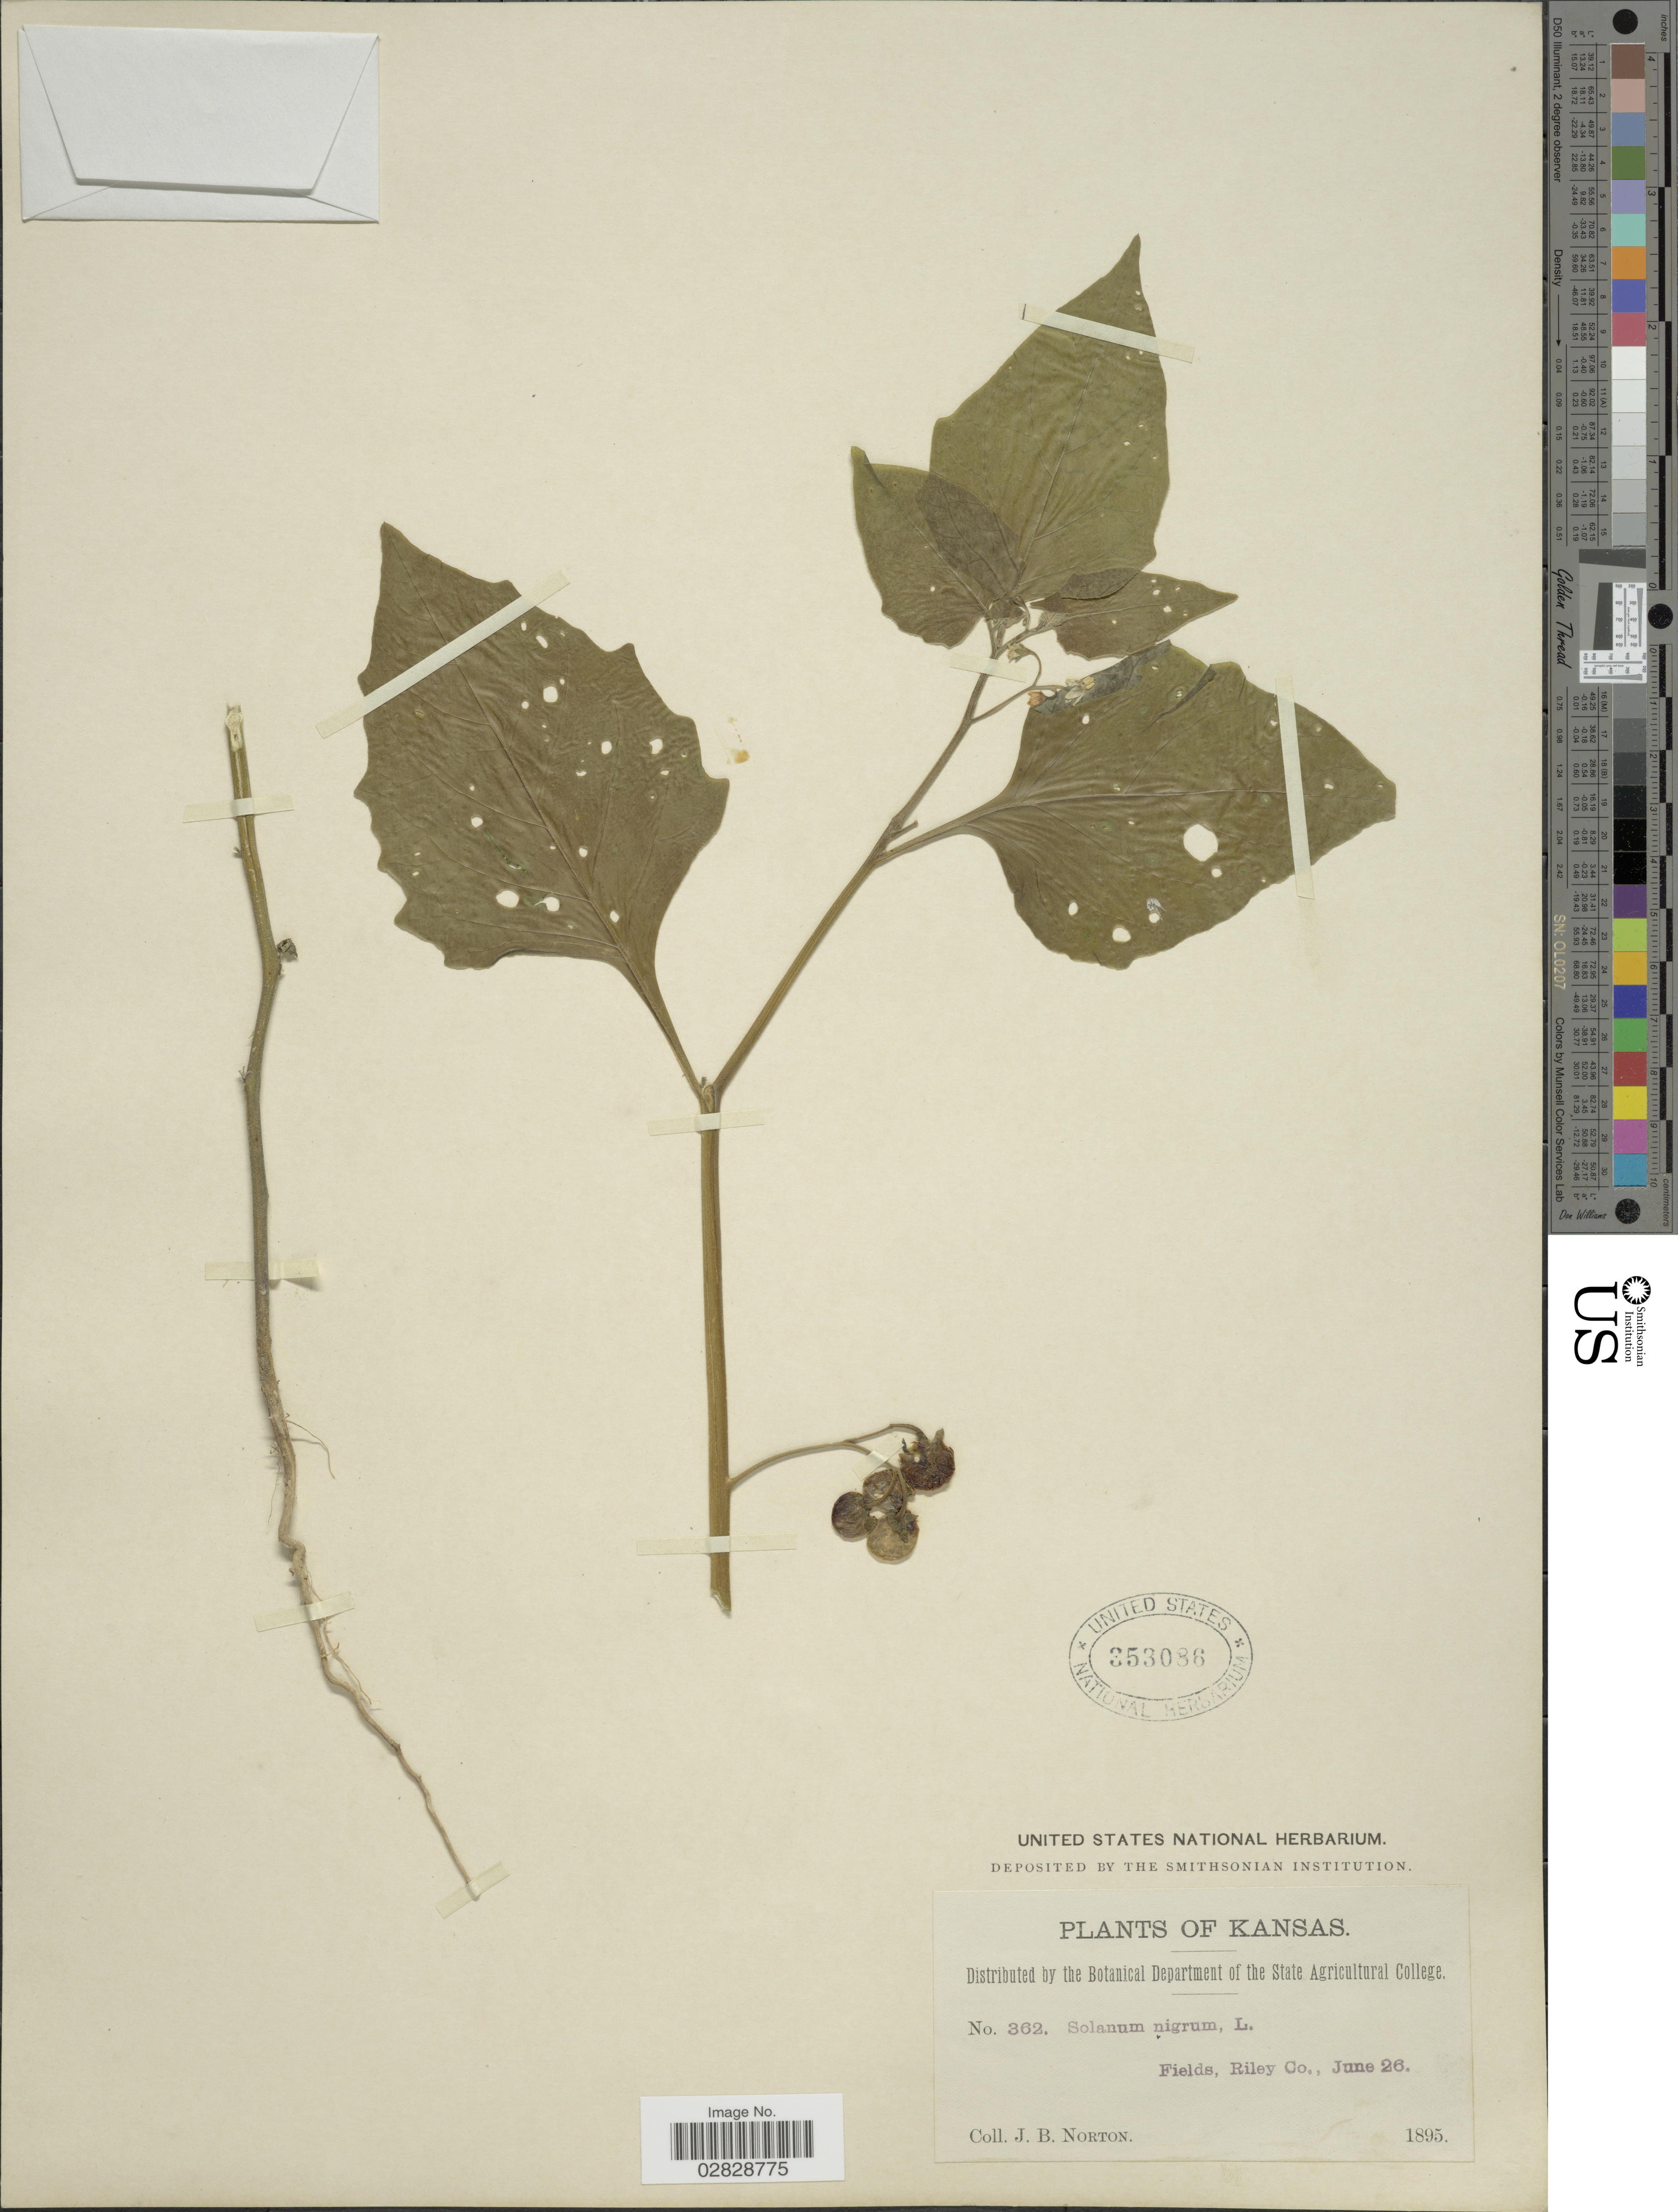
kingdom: Plantae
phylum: Tracheophyta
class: Magnoliopsida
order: Solanales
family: Solanaceae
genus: Solanum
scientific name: Solanum interius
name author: Rydb.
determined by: Knapp, S. D.; Särkinen, T.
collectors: J. B. Norton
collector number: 362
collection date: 1895-06-26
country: United States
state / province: Kansas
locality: Fields. Riley Co.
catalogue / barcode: US 353086